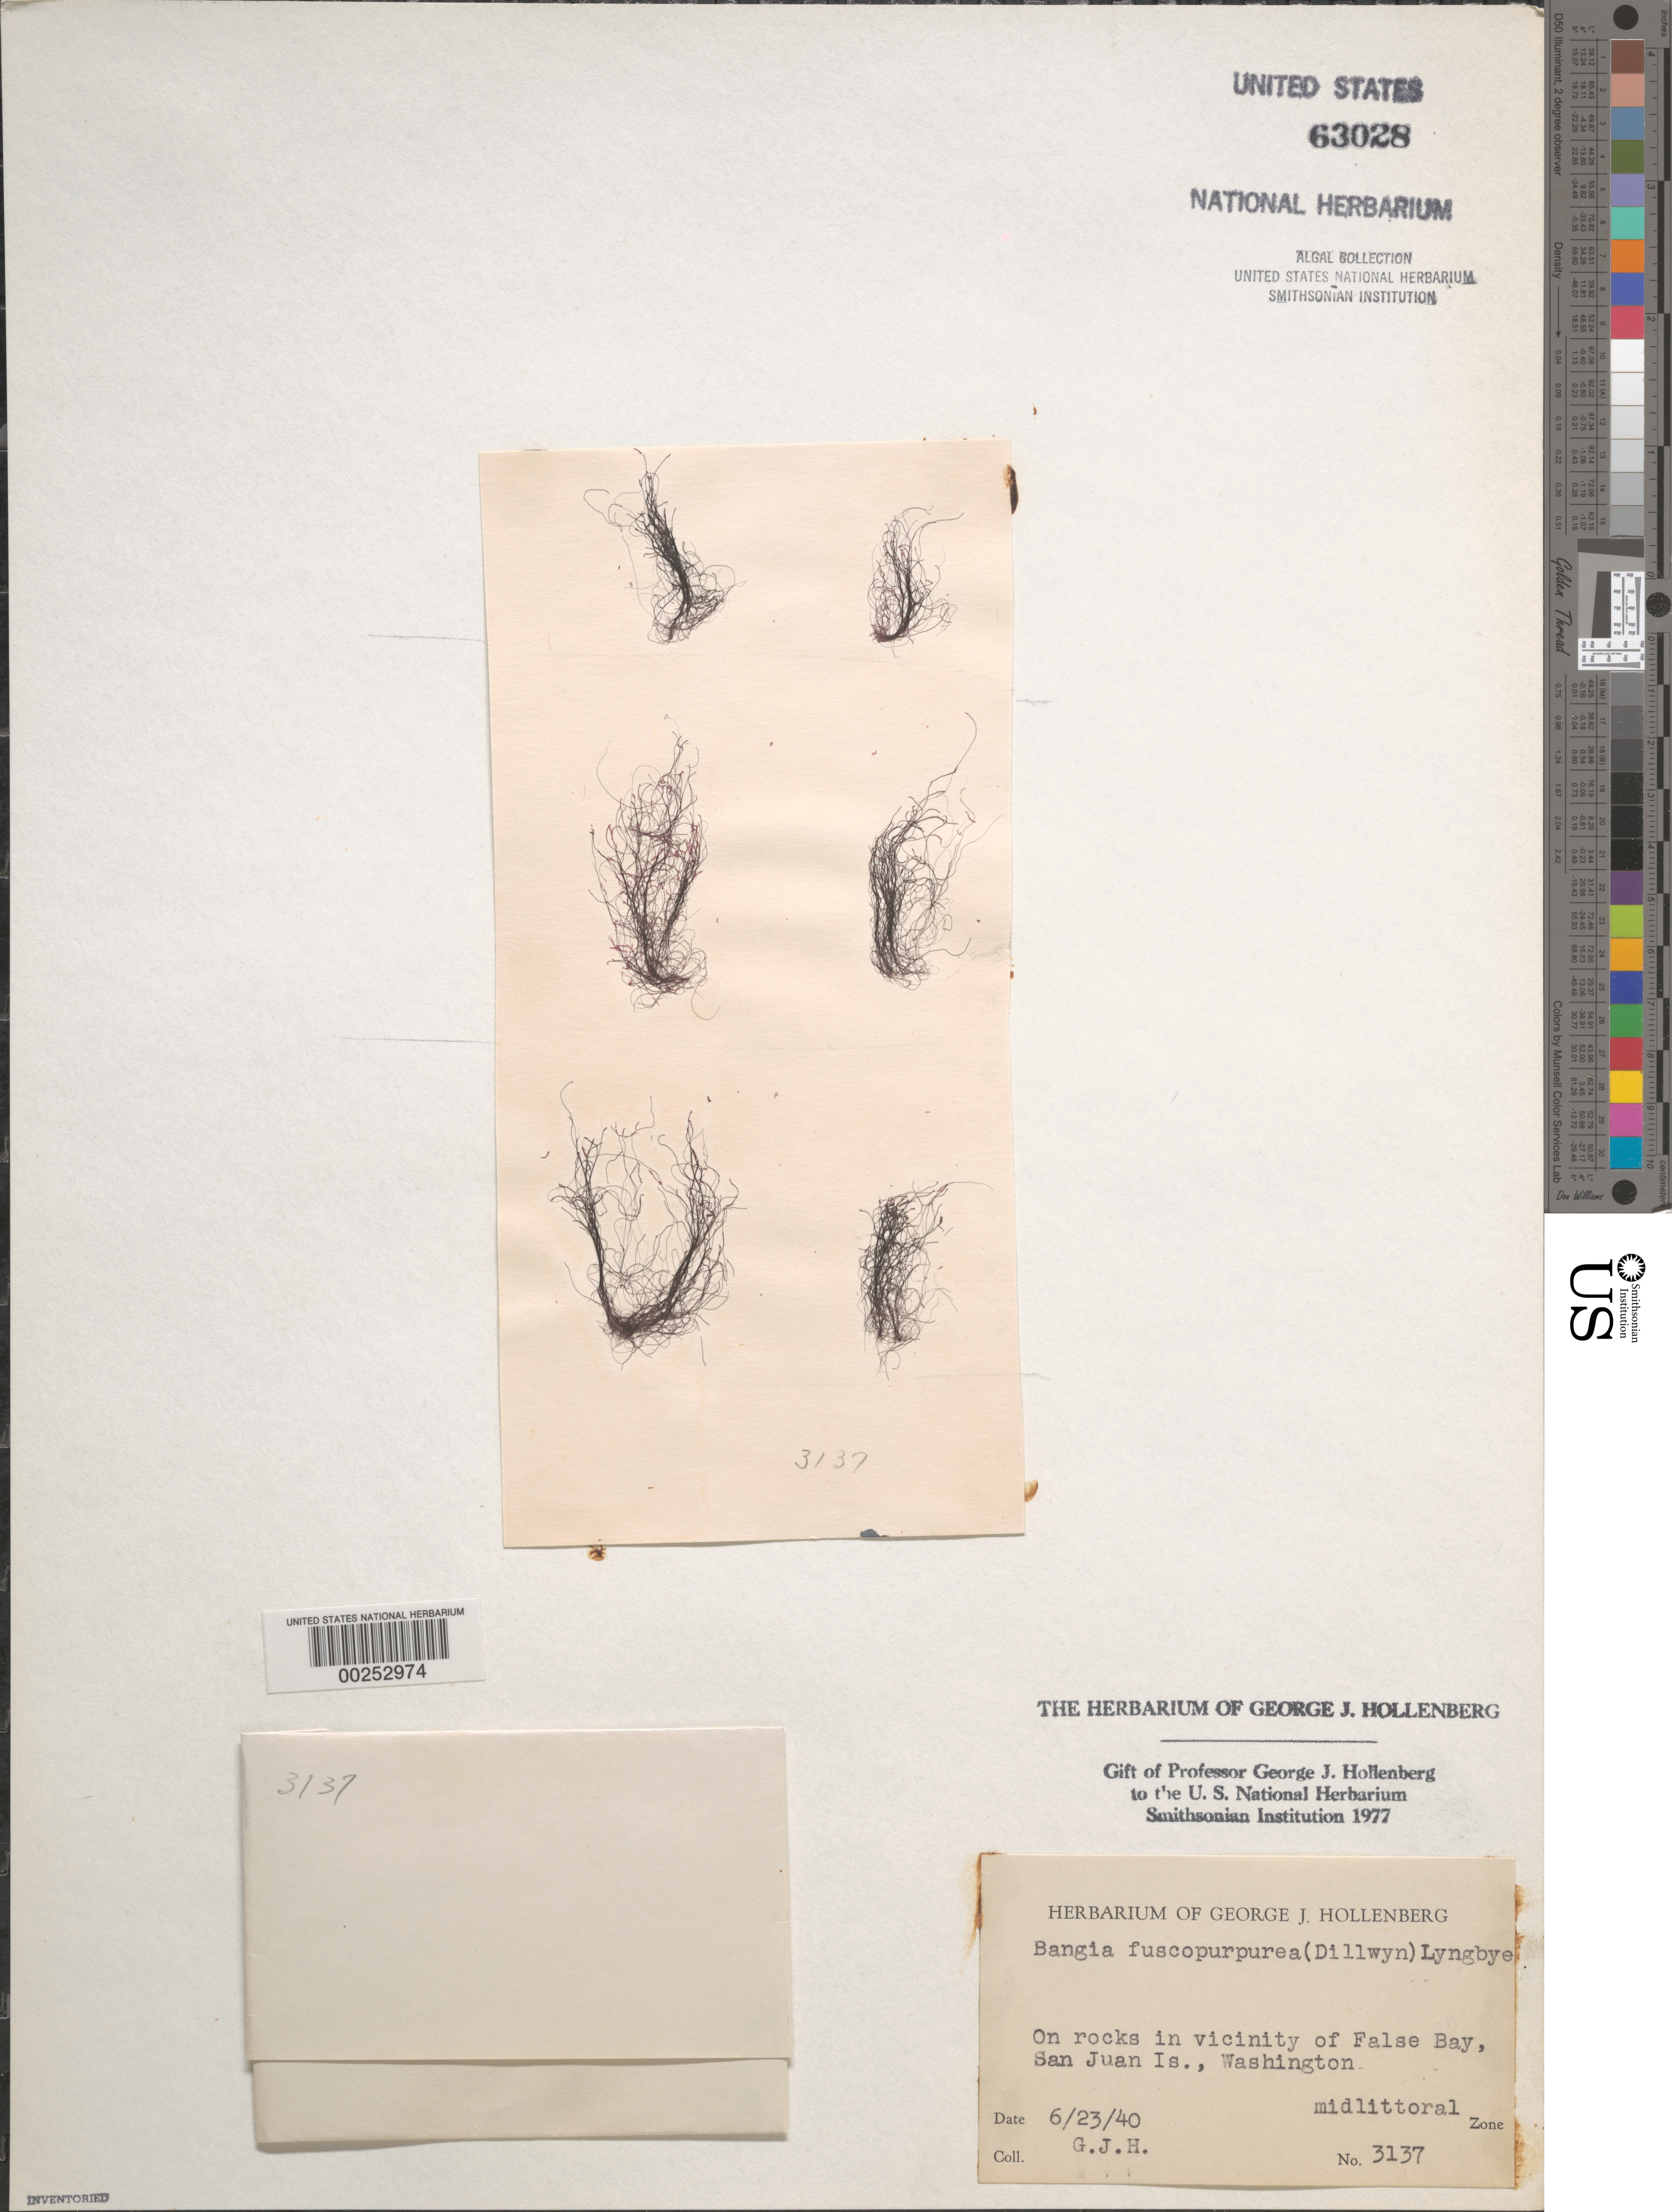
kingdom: Plantae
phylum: Rhodophyta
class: Bangiophyceae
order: Bangiales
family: Bangiaceae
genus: Bangia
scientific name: Bangia fuscopurpurea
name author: (Dillwyn) Lyngb.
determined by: Hollenberg, George J.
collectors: G. Hollenberg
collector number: GJH 3137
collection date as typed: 23 Jun 1940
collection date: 1940-06-23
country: United States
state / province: Washington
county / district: San Juan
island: San Juan Island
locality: False Bay area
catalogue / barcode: US 63028